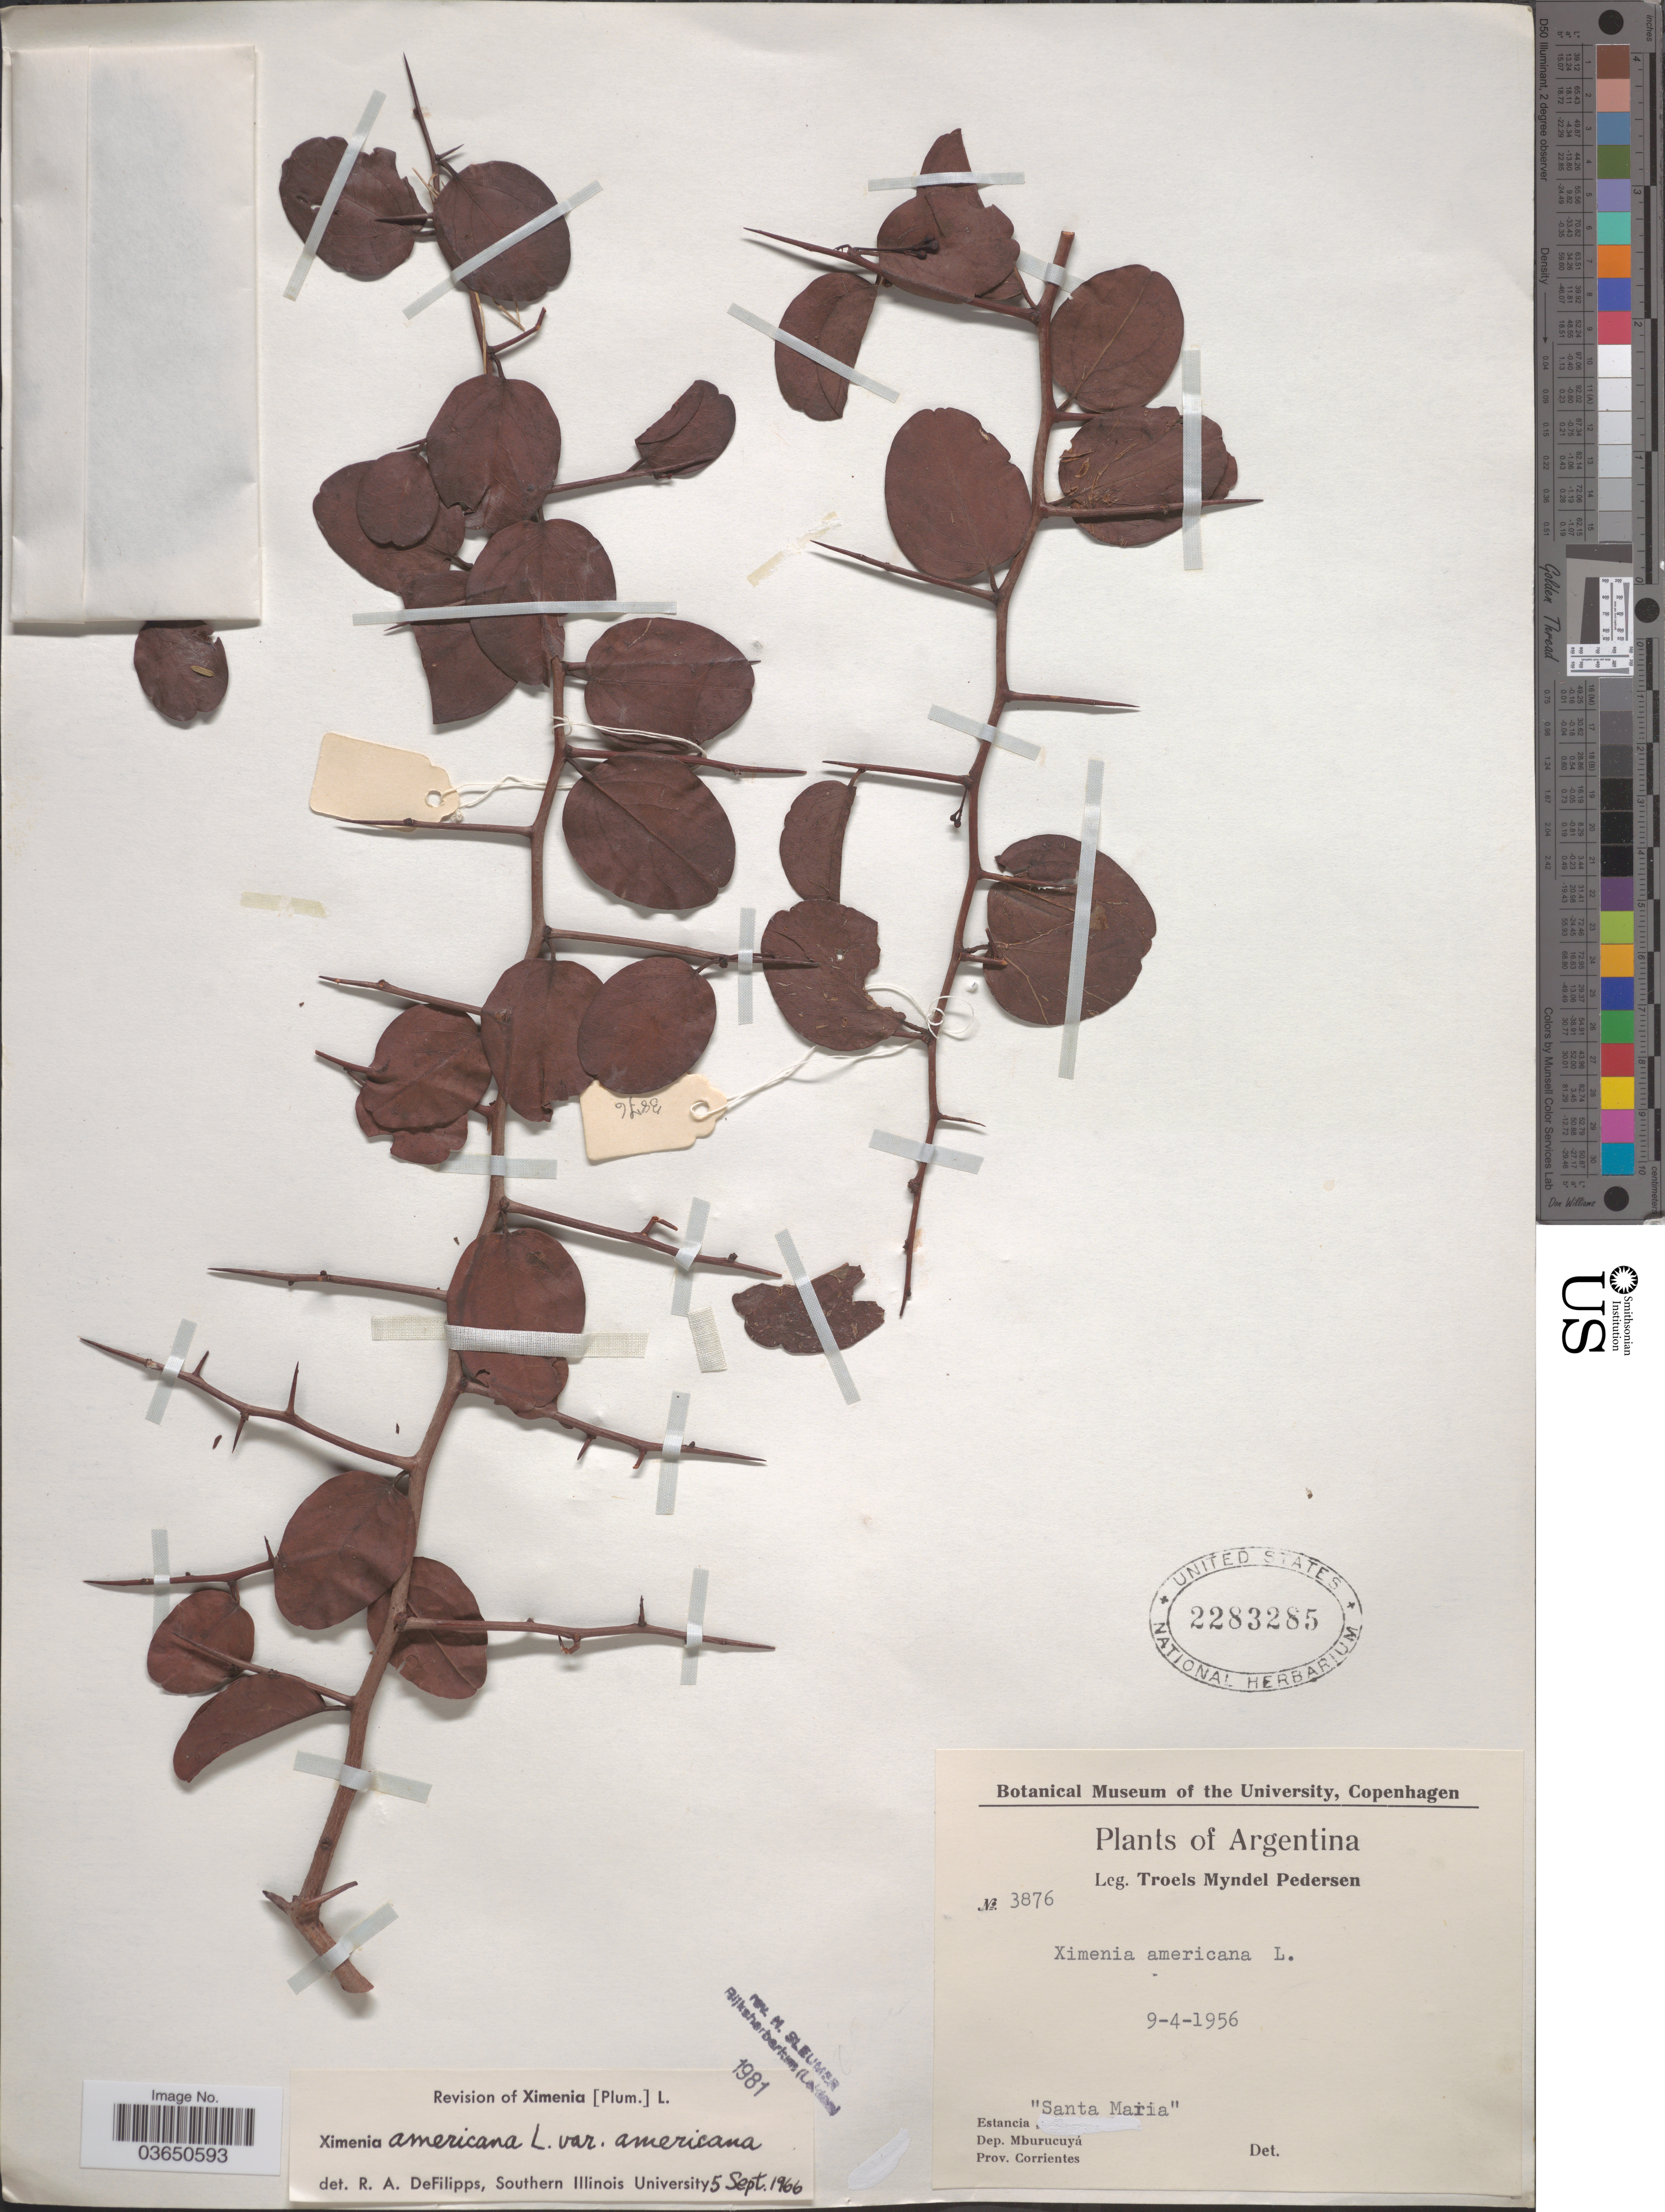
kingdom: Plantae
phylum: Tracheophyta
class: Magnoliopsida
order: Santalales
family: Ximeniaceae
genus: Ximenia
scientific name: Ximenia americana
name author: L.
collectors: T. Pederson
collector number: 3876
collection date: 1956-04-09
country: Argentina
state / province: Corrientes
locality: Estancia "Santa Maria". Dep. Mburucuyá.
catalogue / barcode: US 2283285